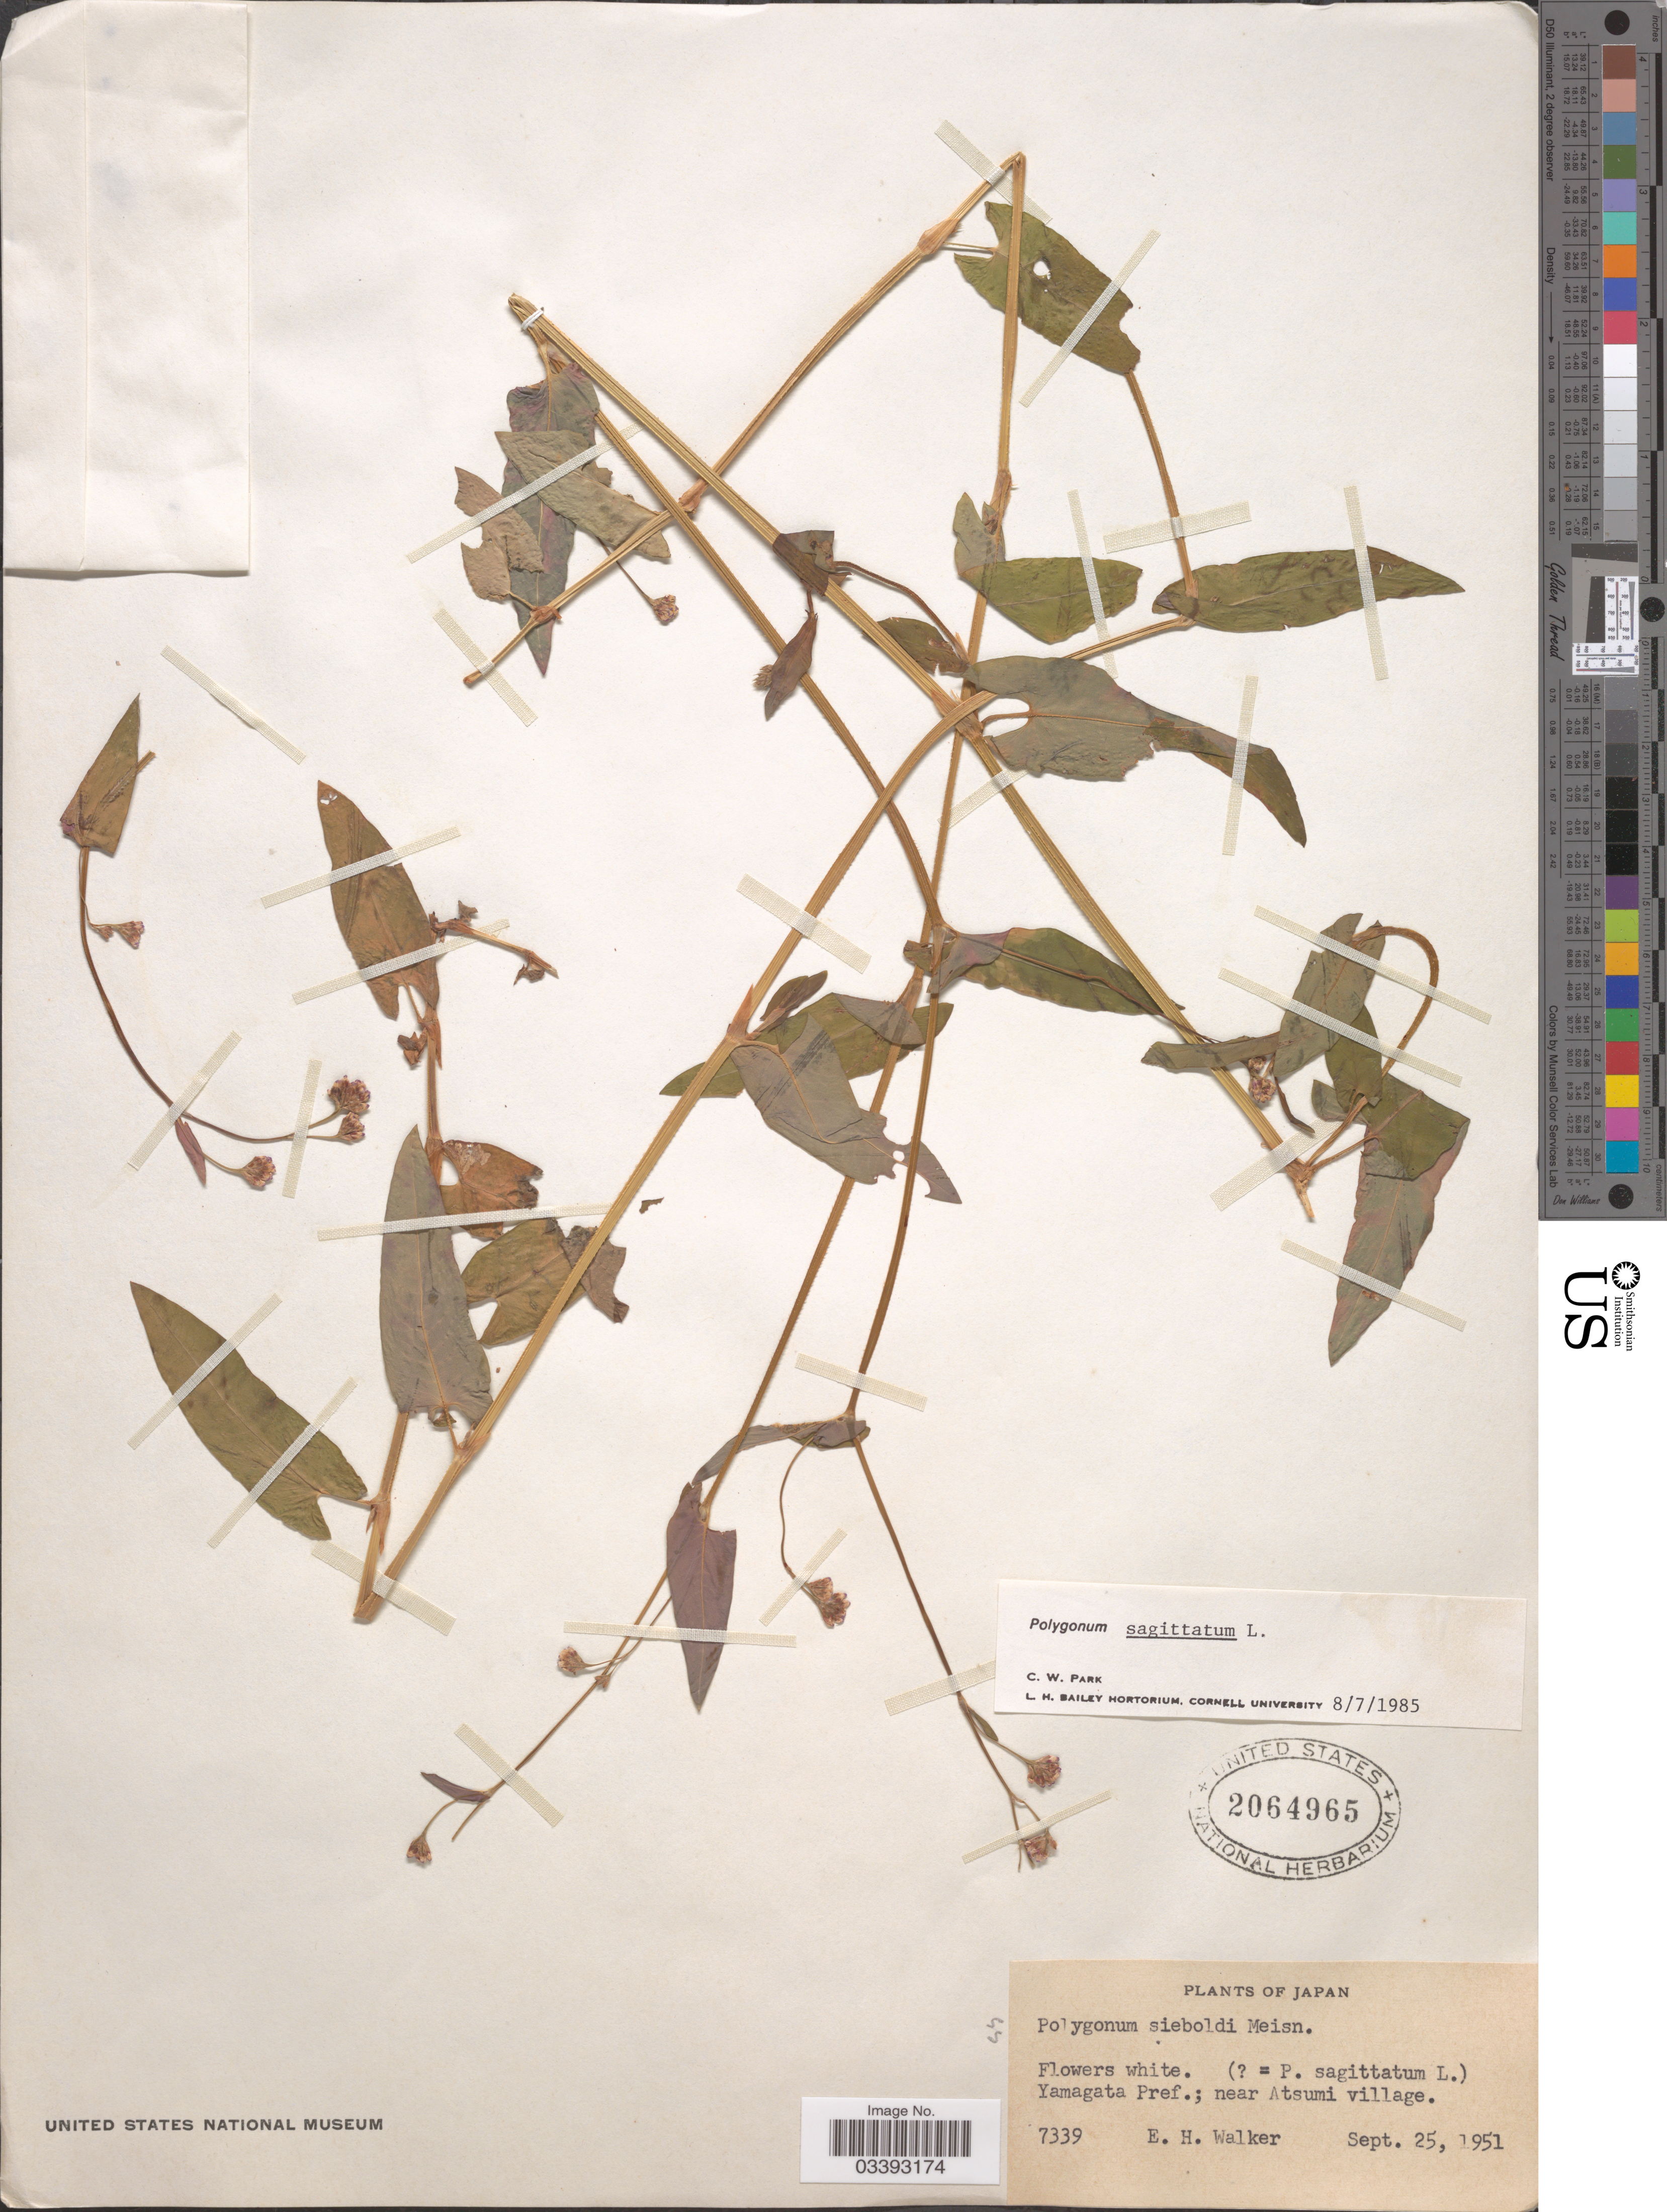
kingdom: Plantae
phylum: Tracheophyta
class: Magnoliopsida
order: Caryophyllales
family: Polygonaceae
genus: Persicaria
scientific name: Persicaria sp.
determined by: Atha, D. E.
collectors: E. H. Walker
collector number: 7339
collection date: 1951-09-25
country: Japan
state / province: Yamagata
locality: Yamagata Pref.; near Atsumi village.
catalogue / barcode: US 2064965